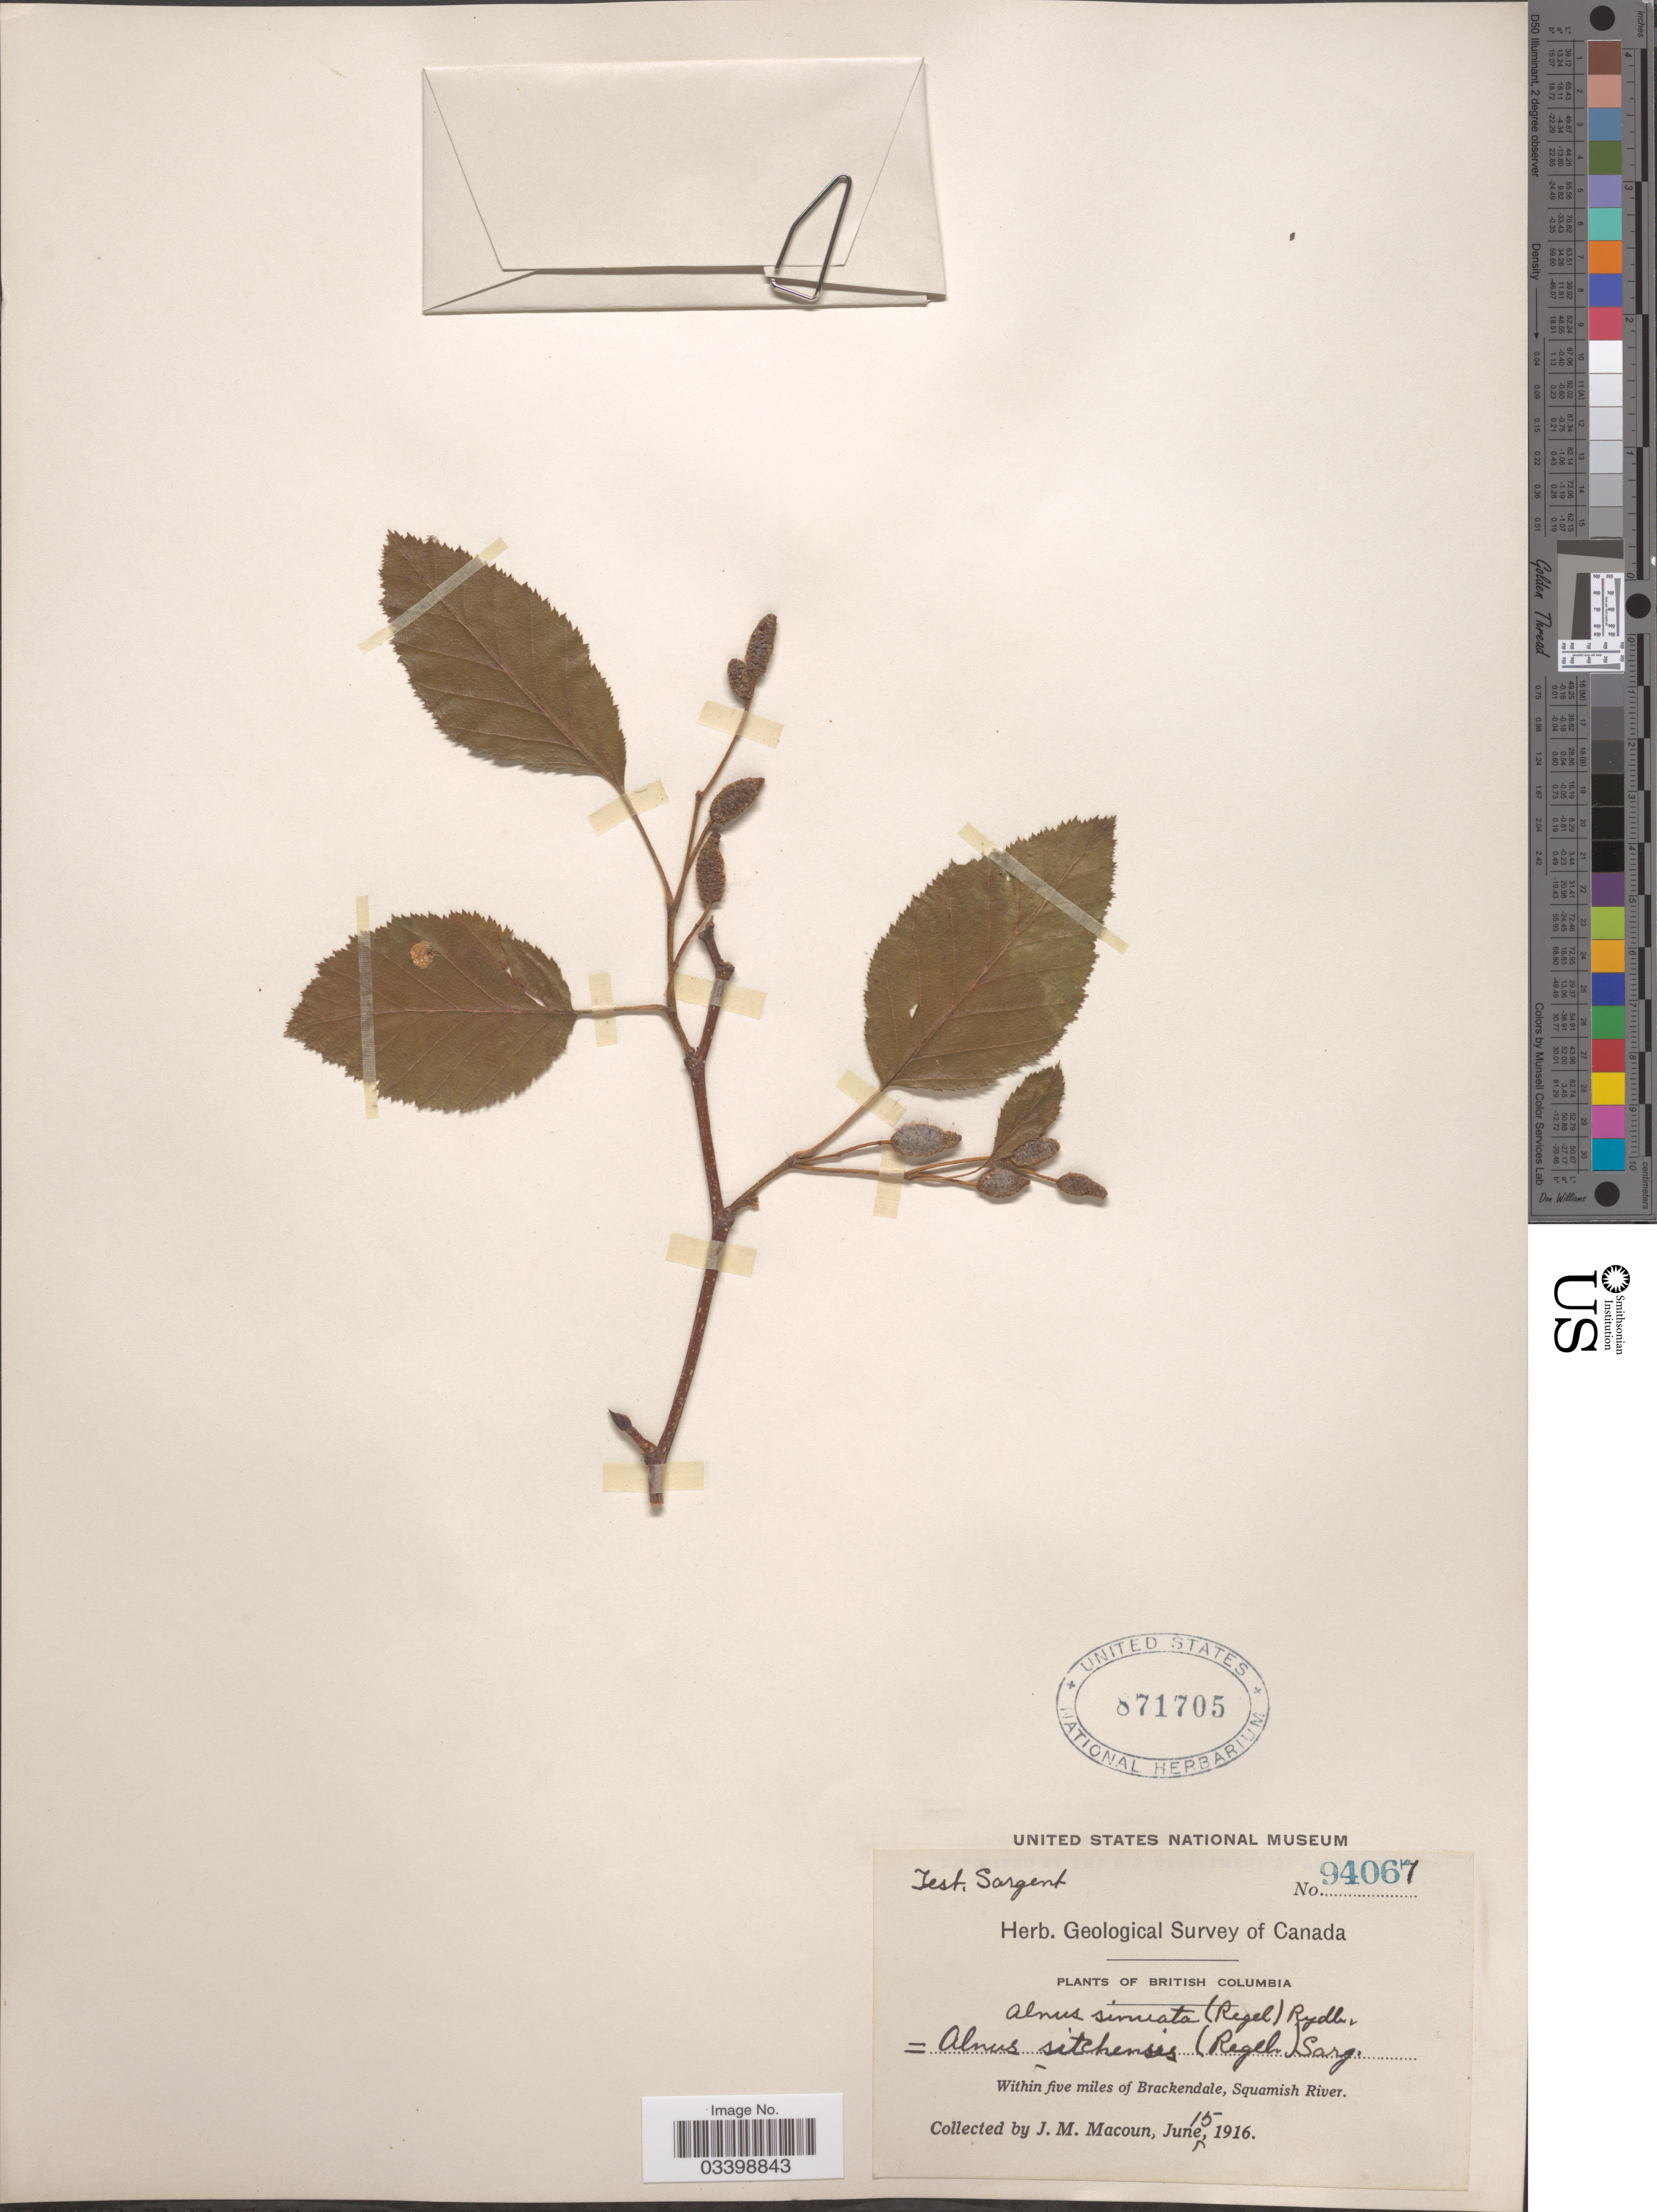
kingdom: Plantae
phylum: Tracheophyta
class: Magnoliopsida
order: Fagales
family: Betulaceae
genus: Alnus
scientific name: Alnus viridis subsp. sinuata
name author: Regel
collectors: J. M. Macoun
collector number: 94067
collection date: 1916-06-15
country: Canada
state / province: British Columbia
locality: Within five miles of Brackendale, Squamish River.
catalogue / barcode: US 871705